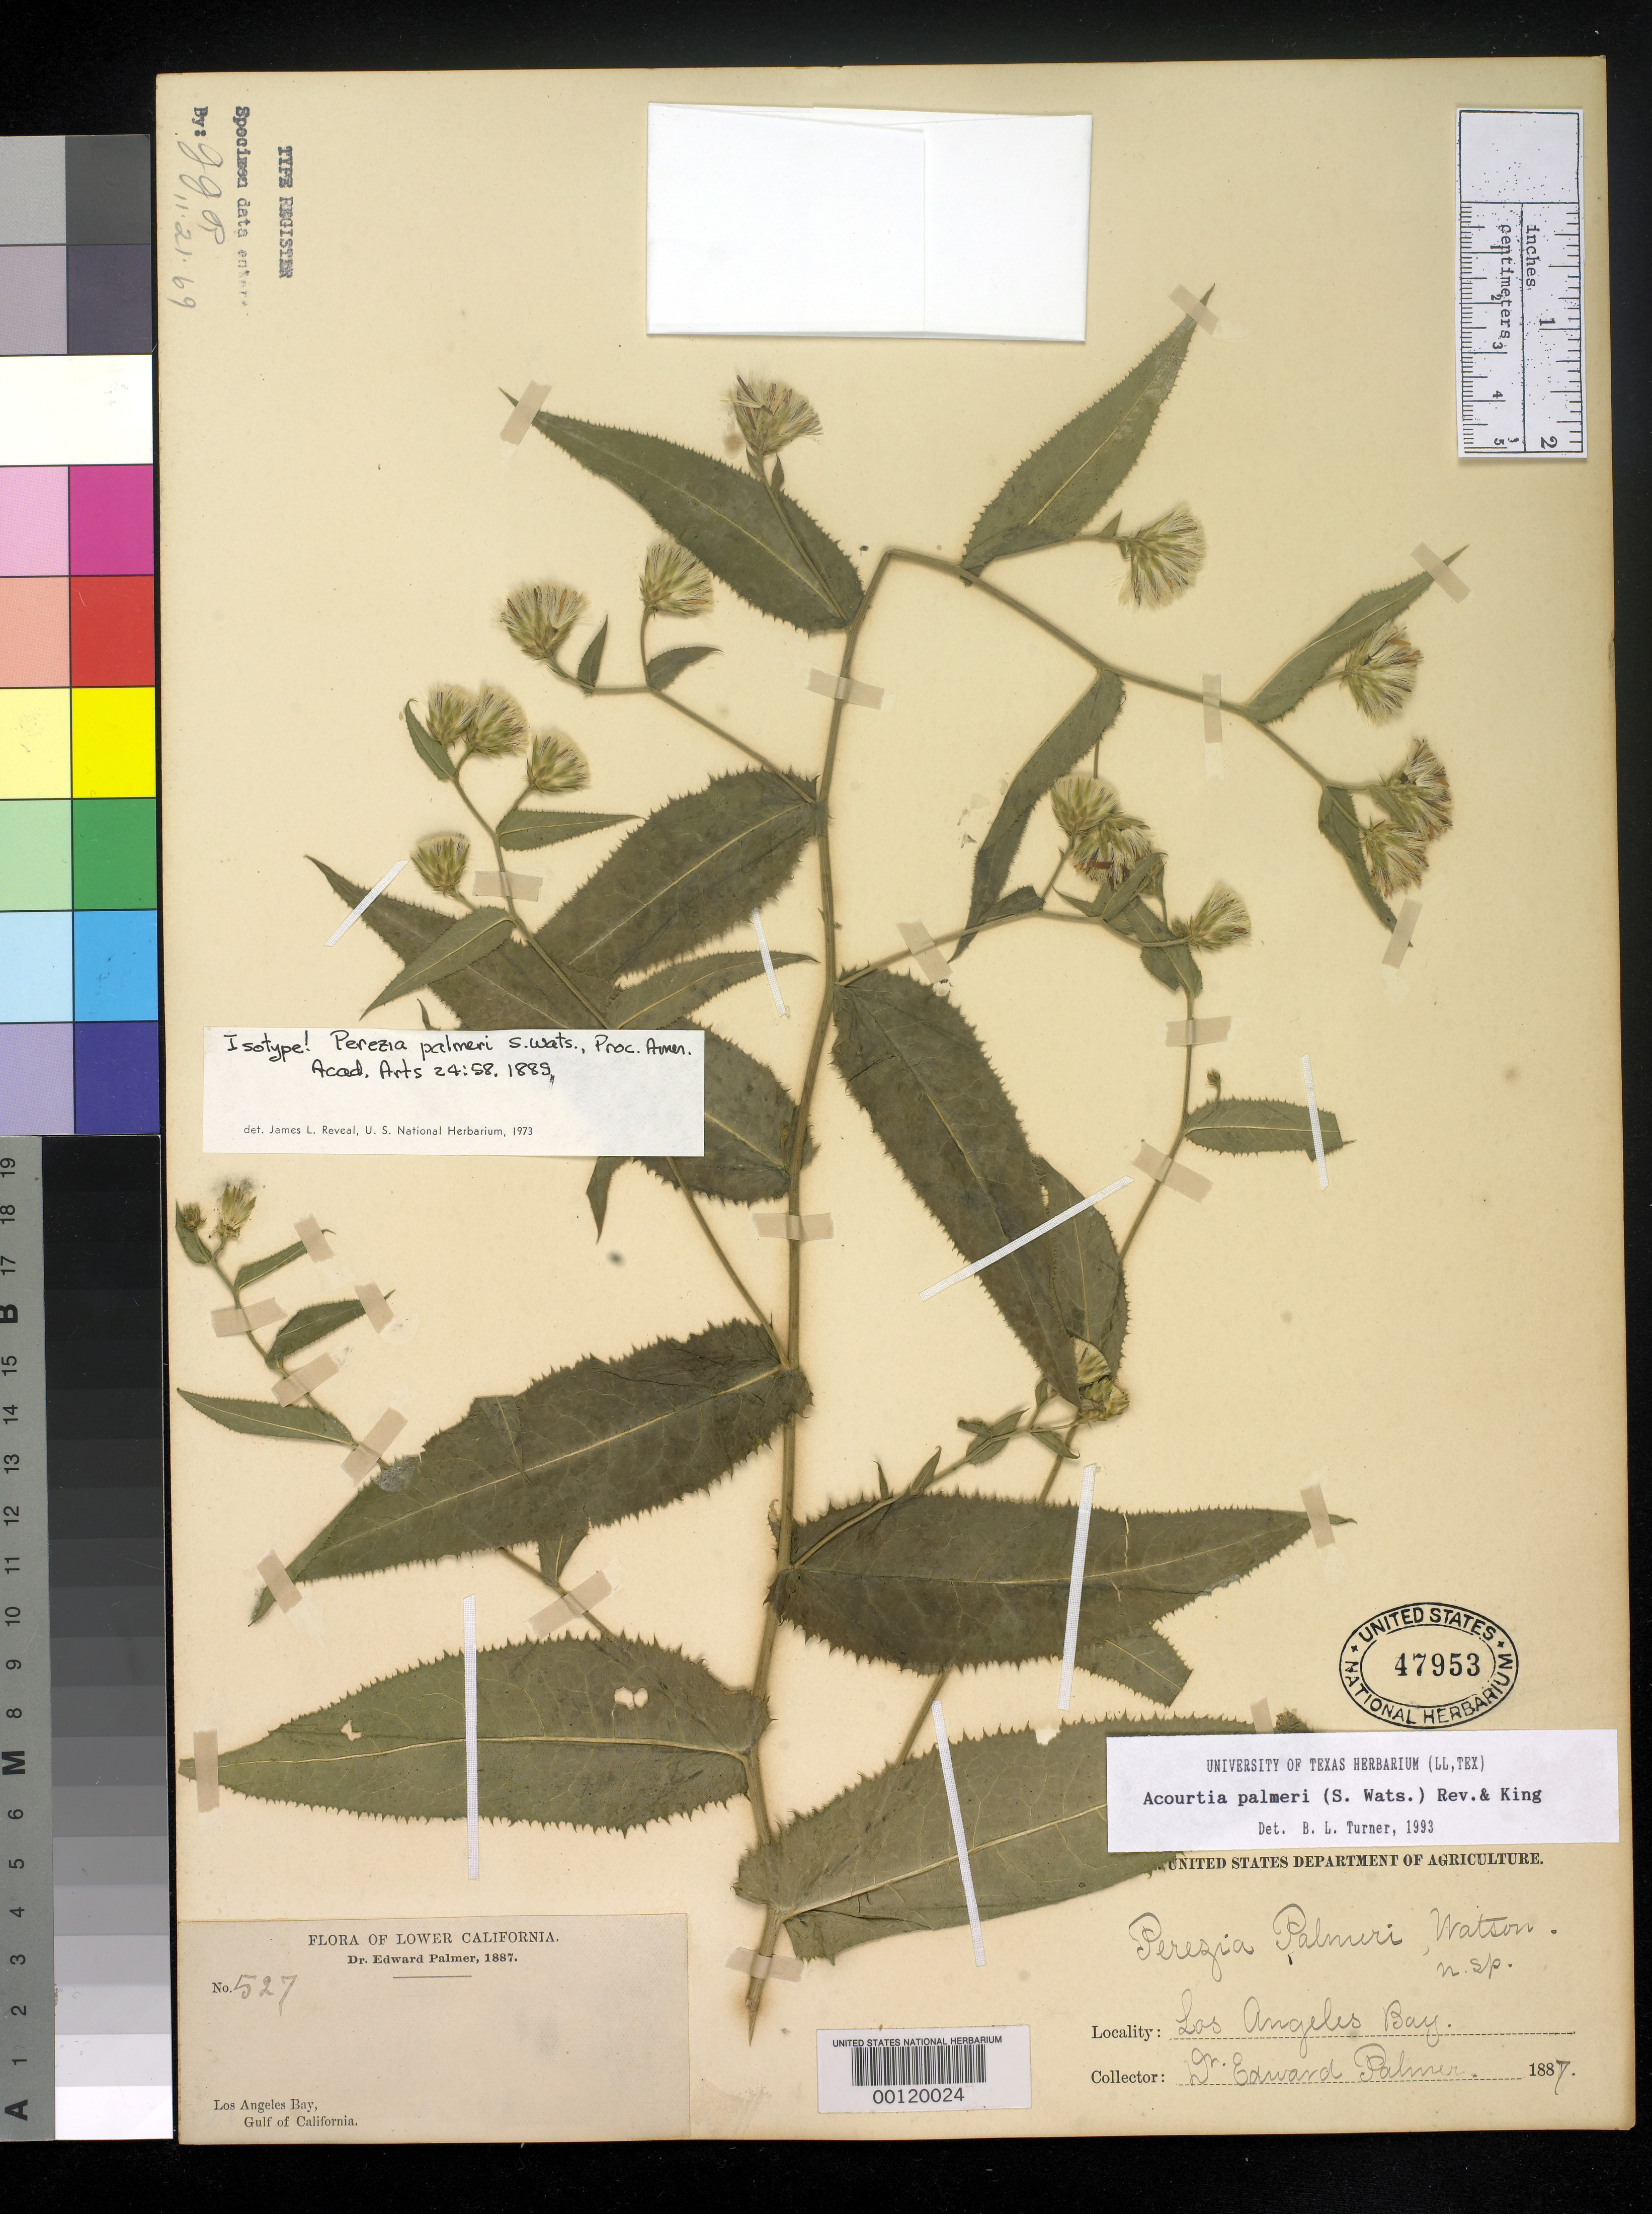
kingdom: Plantae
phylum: Tracheophyta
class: Magnoliopsida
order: Asterales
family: Asteraceae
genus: Perezia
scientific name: Perezia palmeri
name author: S. Watson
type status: Isotype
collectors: E. Palmer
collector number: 527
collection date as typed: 1887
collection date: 1887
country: Mexico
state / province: Baja California Norte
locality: Near Los Angeles Bay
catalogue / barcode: US 47953